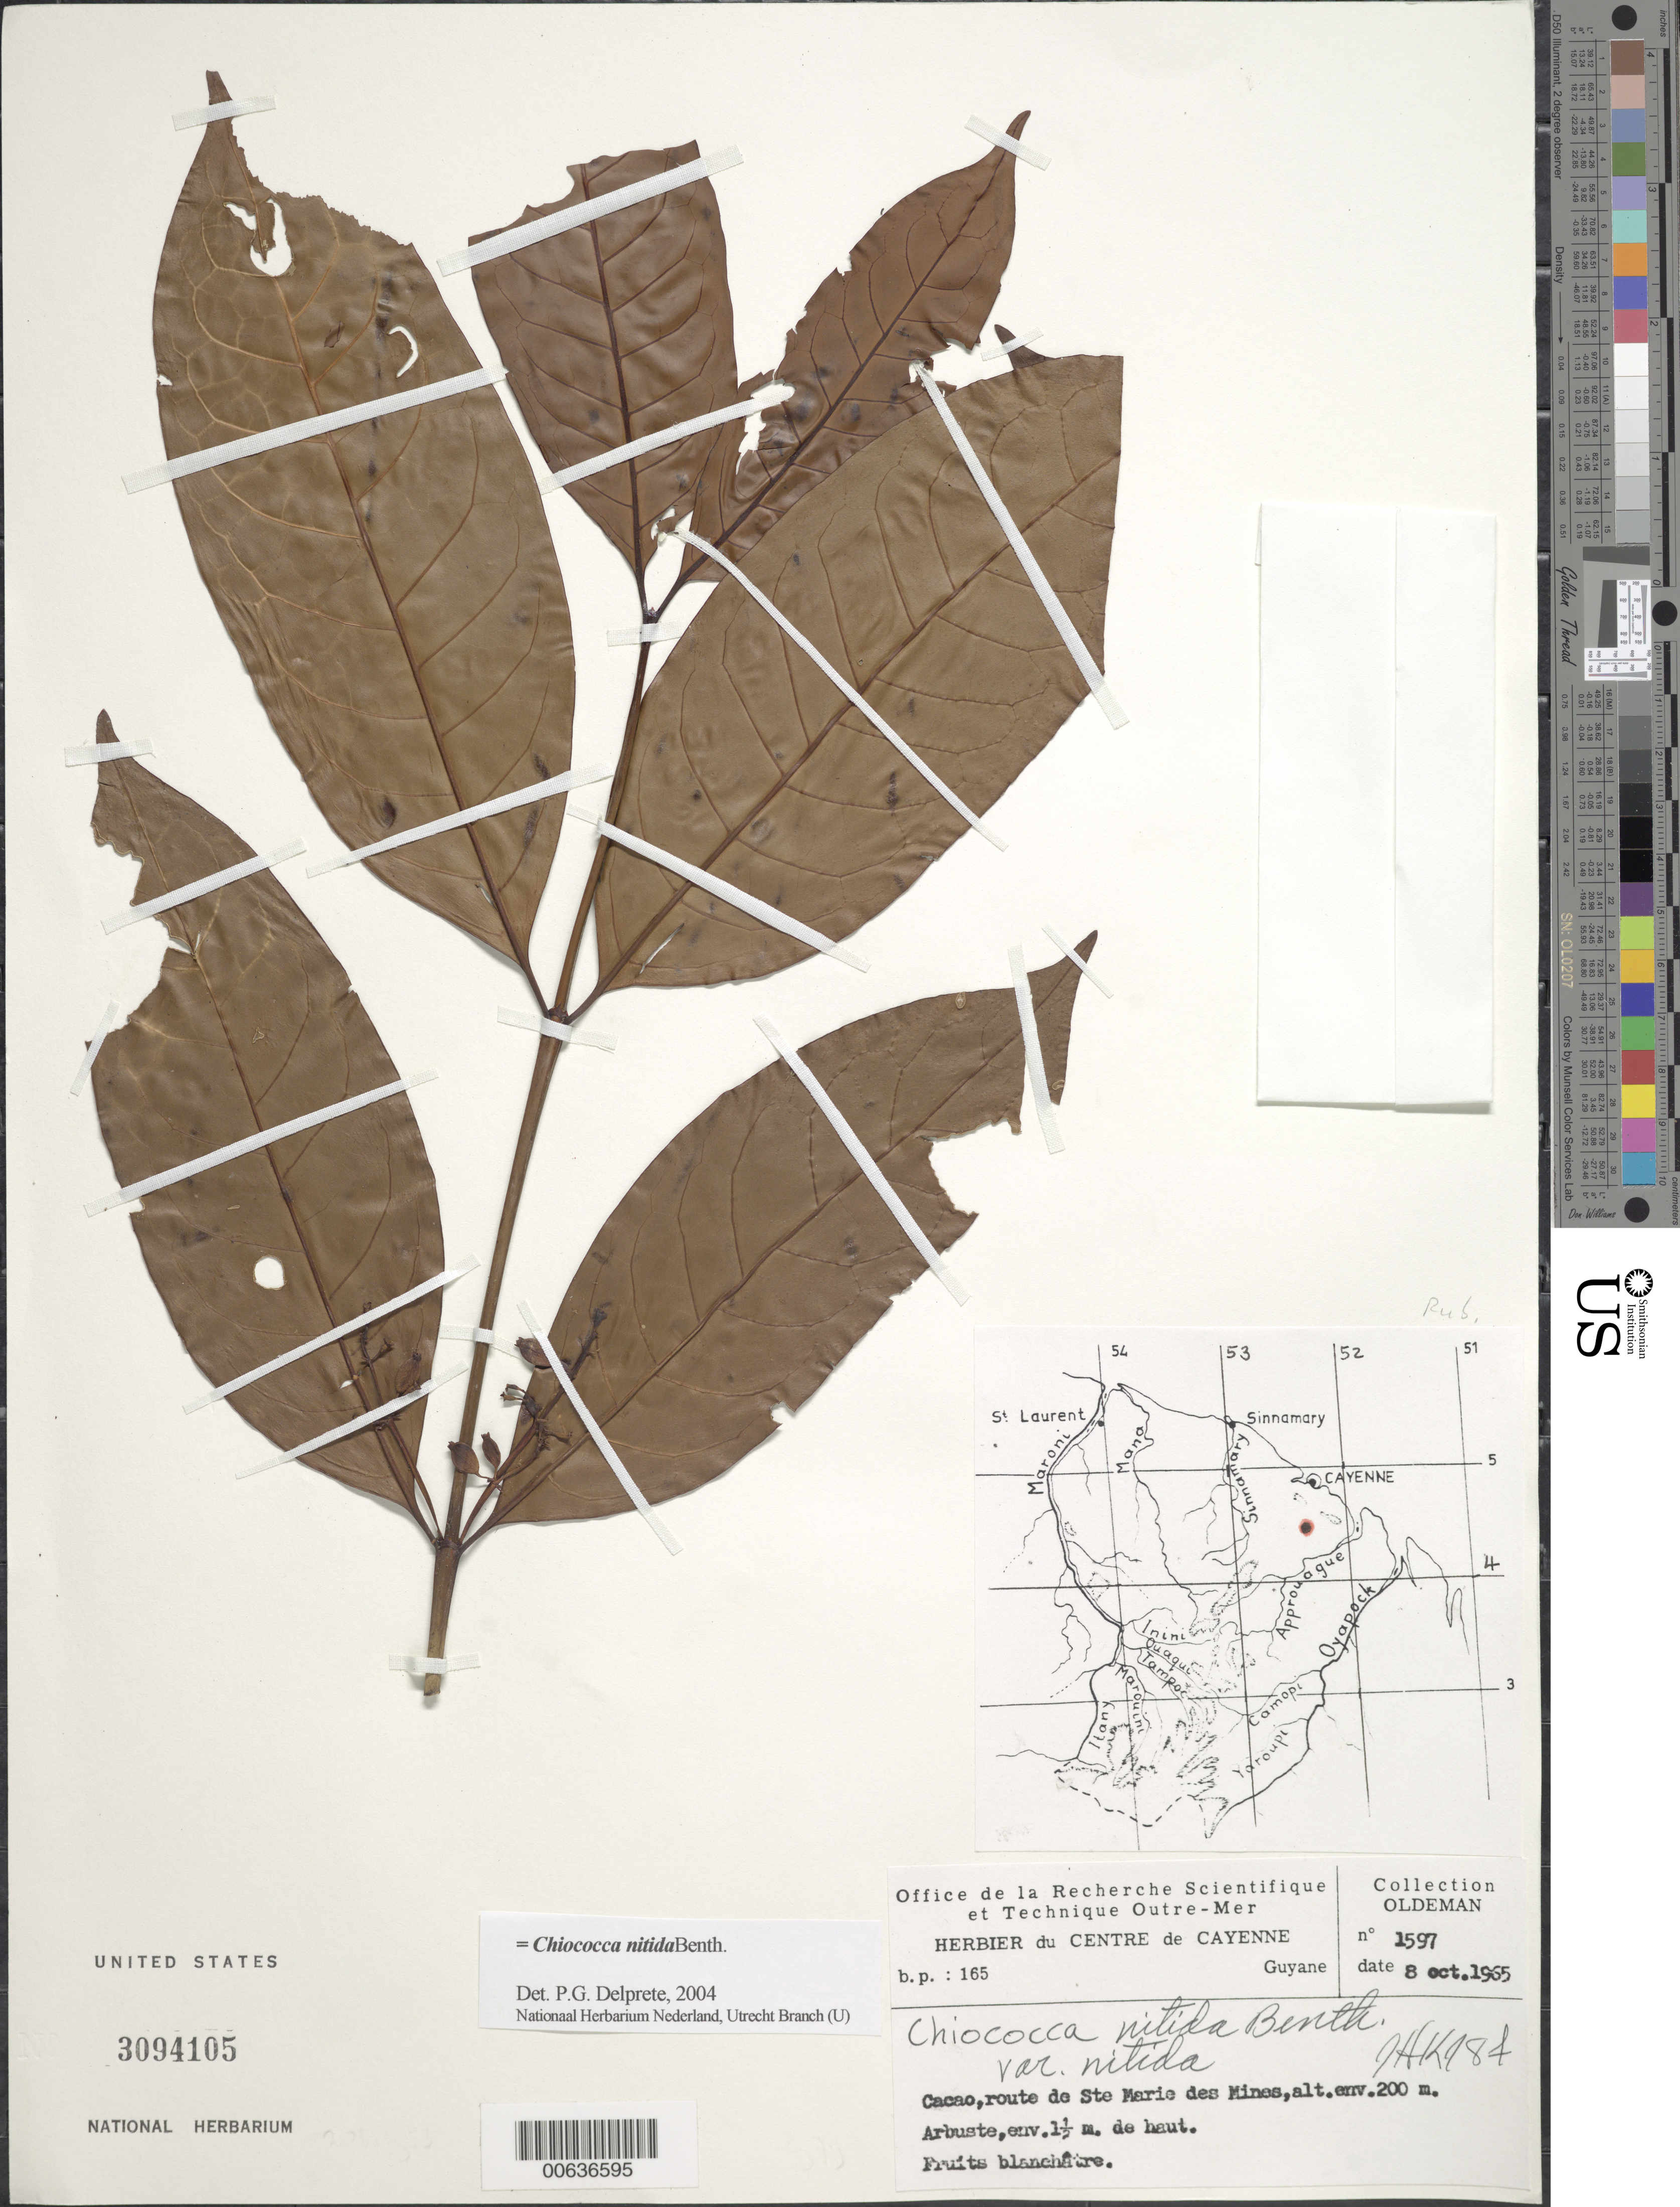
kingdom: Plantae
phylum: Tracheophyta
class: Magnoliopsida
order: Gentianales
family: Rubiaceae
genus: Chiococca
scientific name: Chiococca nitida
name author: Benth.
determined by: Delprete, P. G., Herb. de Guyane Cay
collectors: R. Oldeman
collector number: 1597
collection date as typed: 8-Oct-65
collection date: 1965-10-08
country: French Guiana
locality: Cacao, route de Ste. Marie des Mines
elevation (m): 200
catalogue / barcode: US 3094105